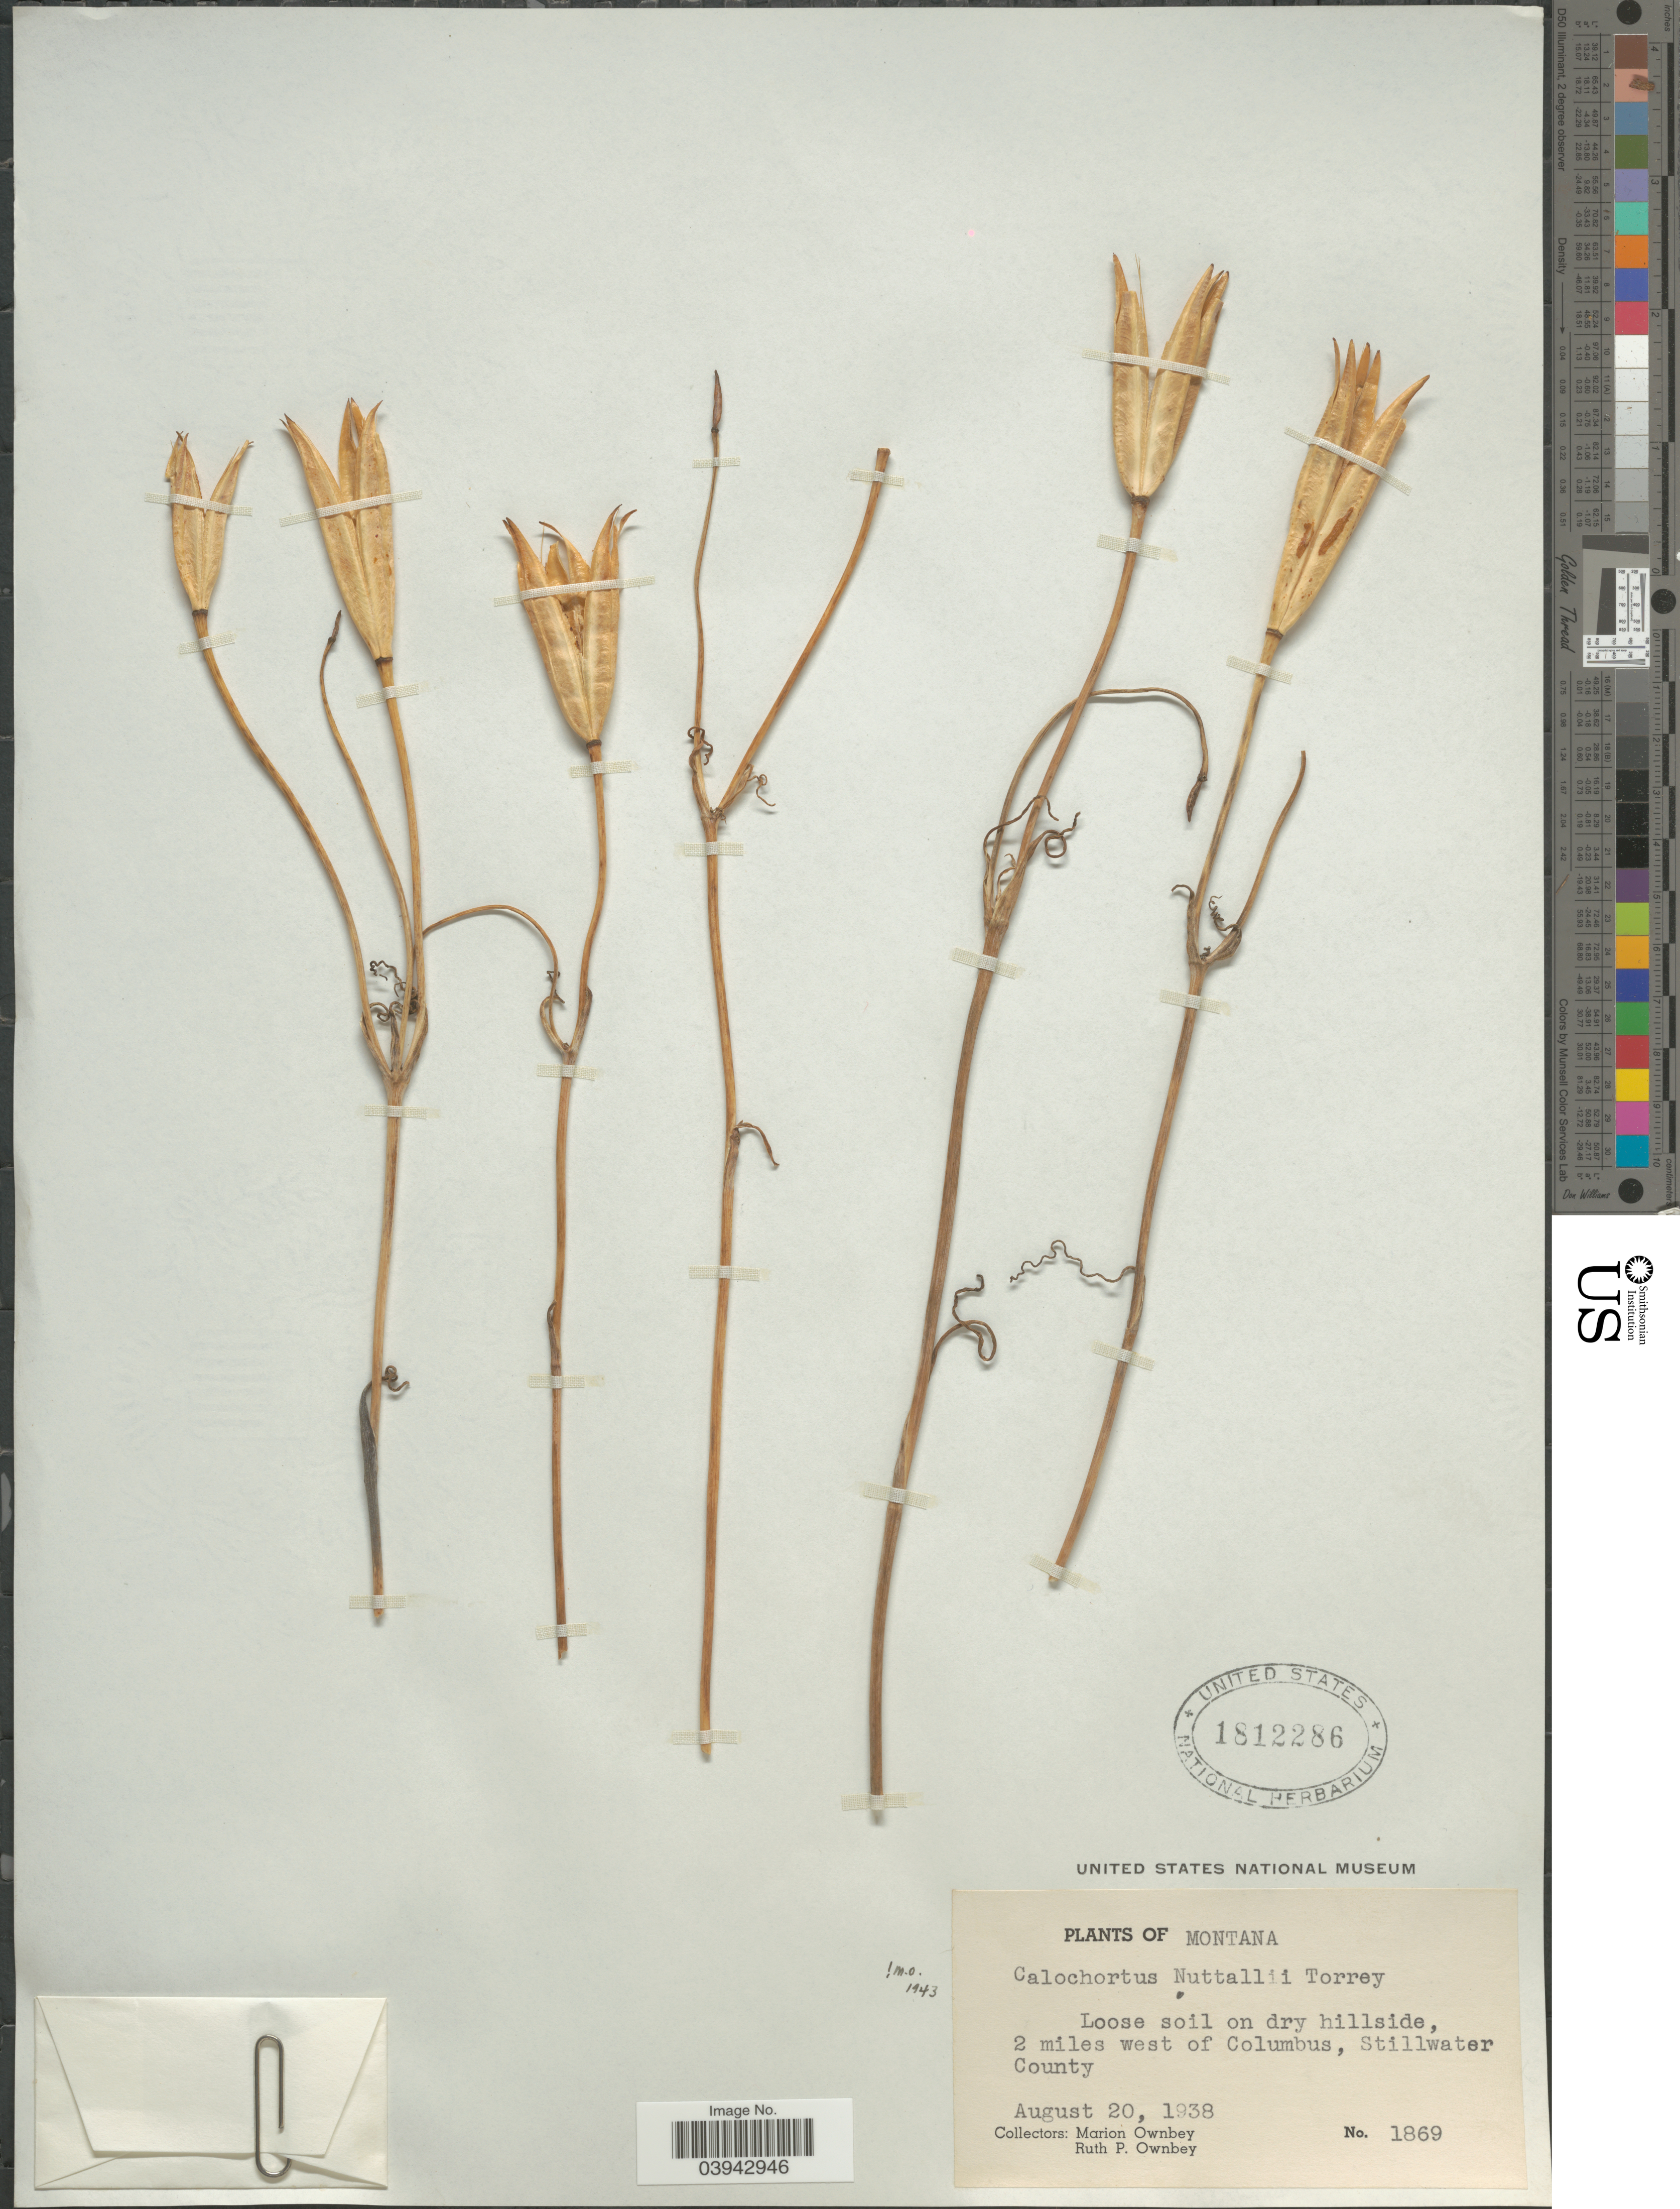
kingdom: Plantae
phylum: Tracheophyta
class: Liliopsida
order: Liliales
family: Liliaceae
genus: Calochortus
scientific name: Calochortus nuttallii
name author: Torr.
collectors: M. Ownbey & R. Ownbey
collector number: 1869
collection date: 1938-08-20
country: United States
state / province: Montana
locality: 2 miles west of Columbus, Stillwater County.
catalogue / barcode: US 1812286